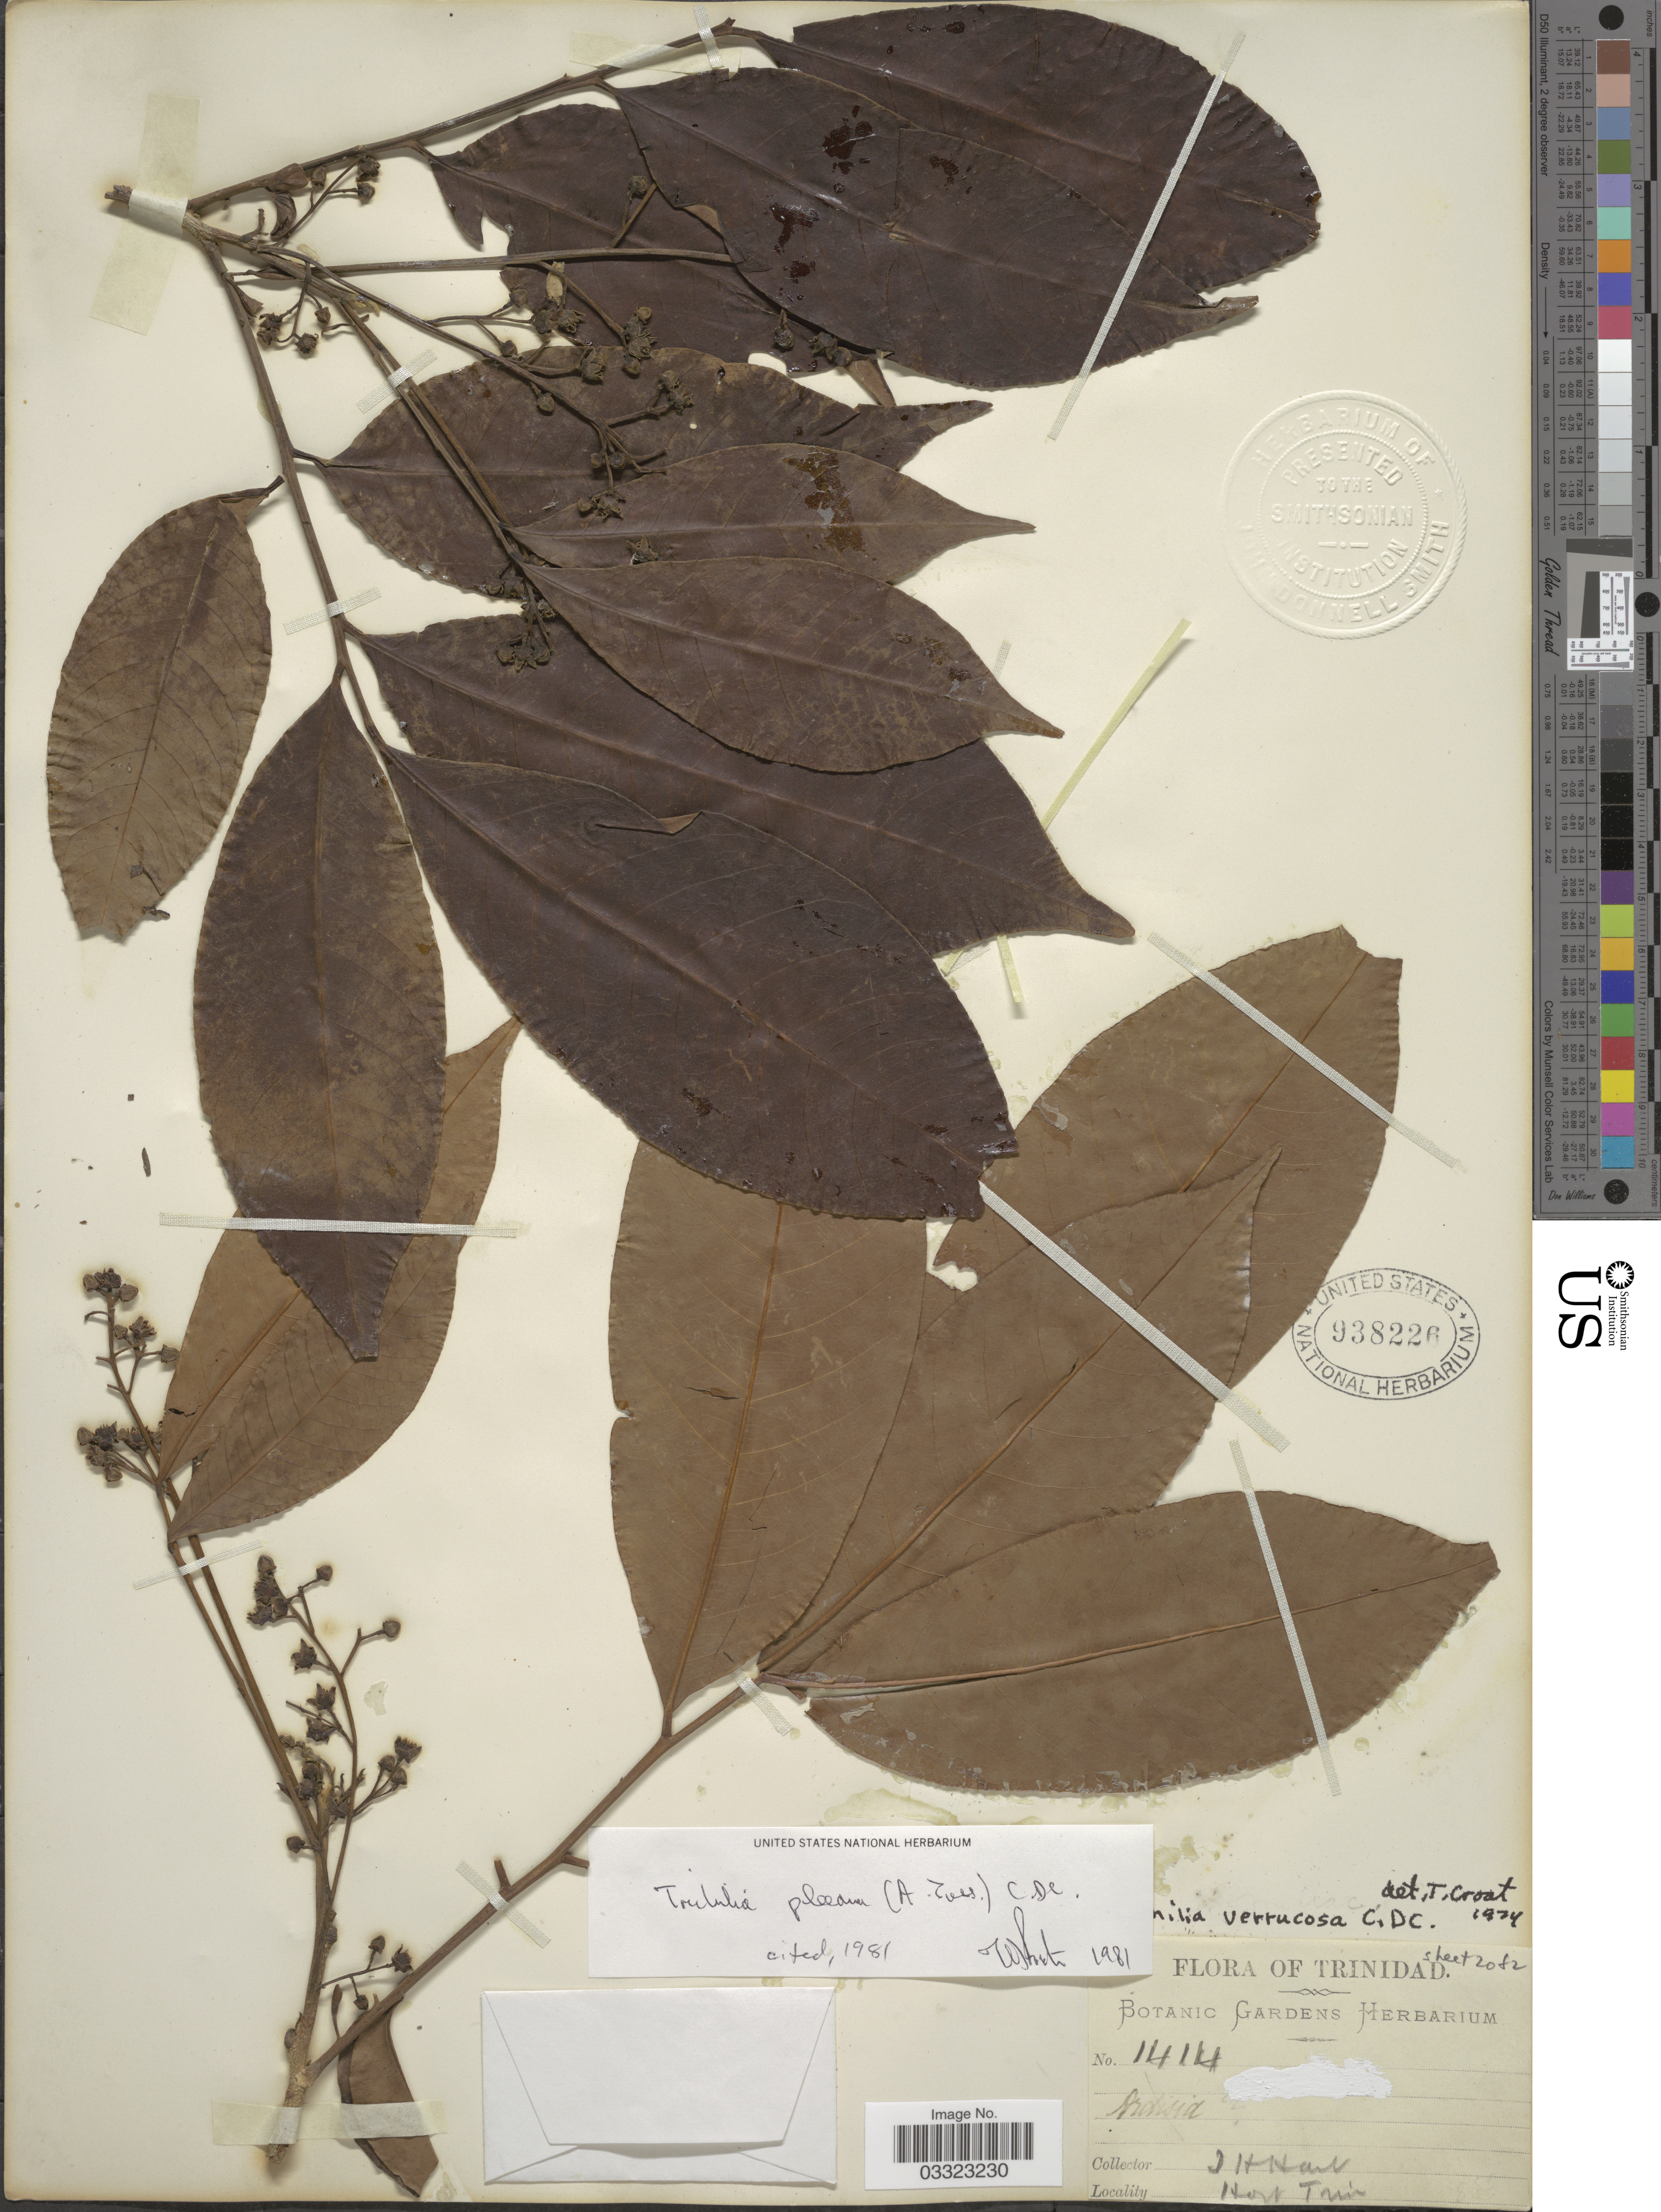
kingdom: Plantae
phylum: Tracheophyta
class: Magnoliopsida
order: Sapindales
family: Meliaceae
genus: Trichilia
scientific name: Trichilia pleeana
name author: (A. Juss.) C. DC.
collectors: J. H. Hart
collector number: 1414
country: Trinidad and Tobago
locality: Trinidad. Hort Trin.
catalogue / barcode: US 938226